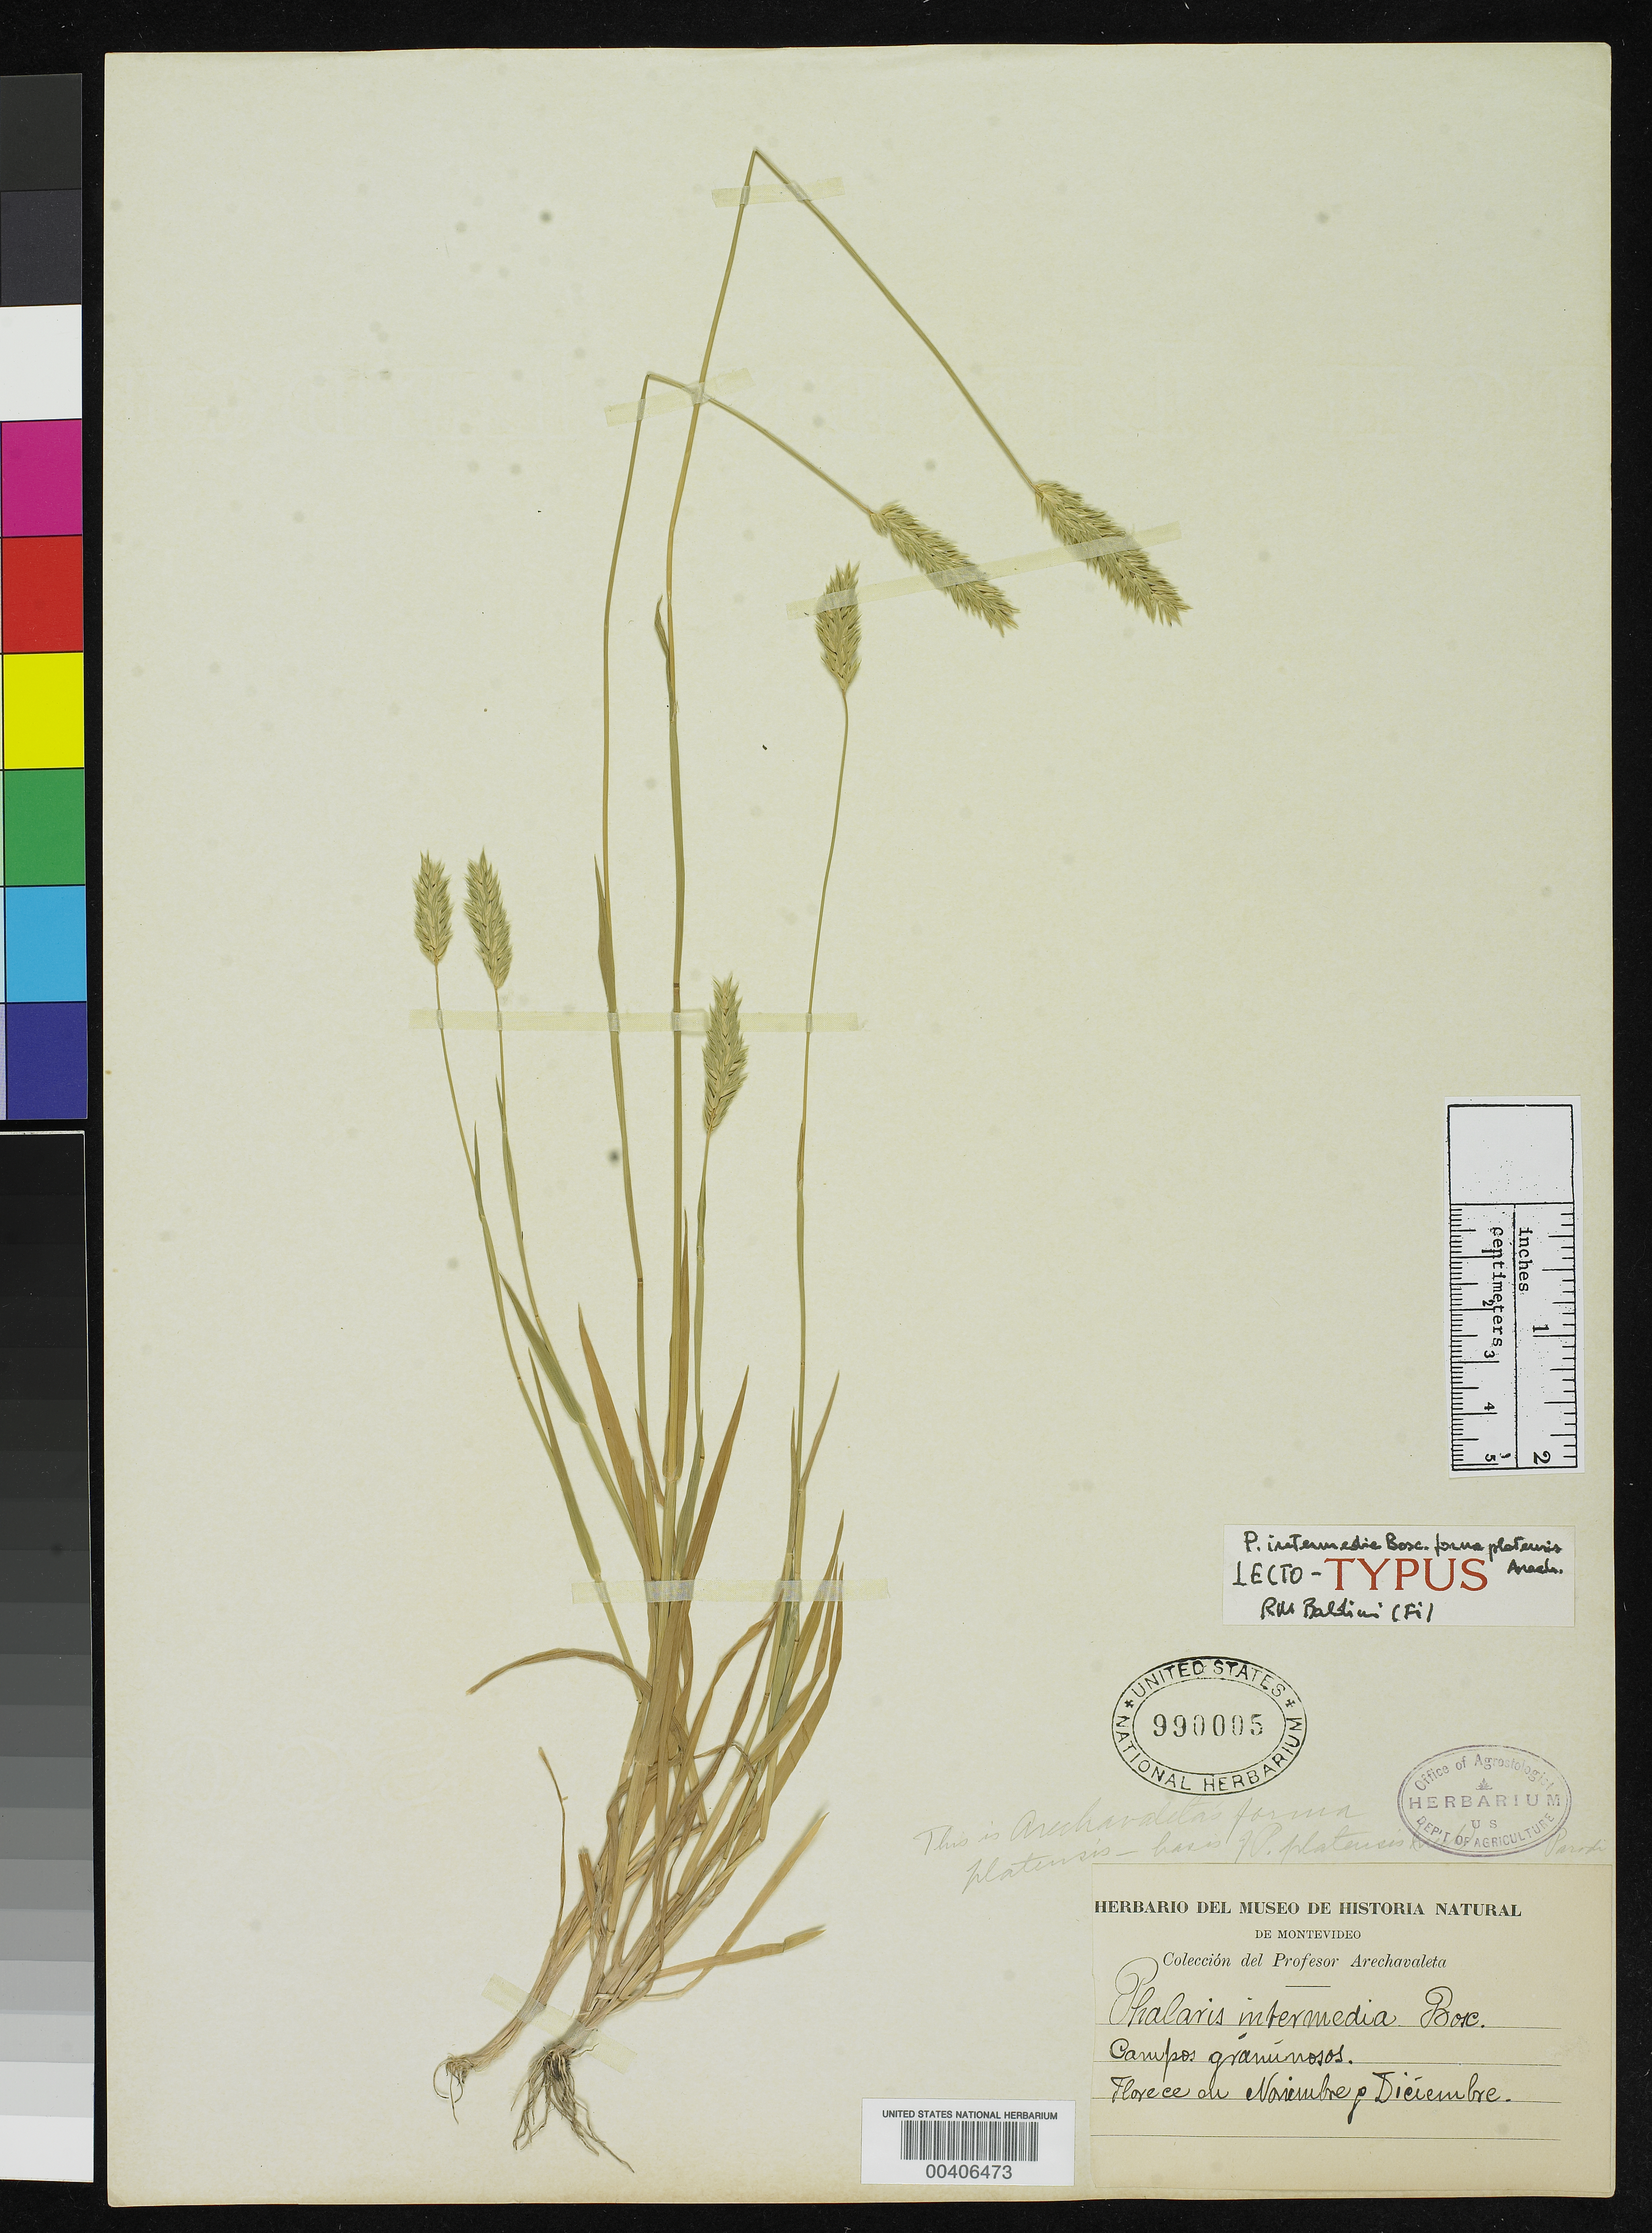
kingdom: Plantae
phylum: Tracheophyta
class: Liliopsida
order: Poales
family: Poaceae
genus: Phalaris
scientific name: Phalaris intermedia f. platensis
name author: Arechav.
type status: Type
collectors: J. Arechavaleta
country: Uruguay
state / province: Montevideo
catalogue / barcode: US 990005